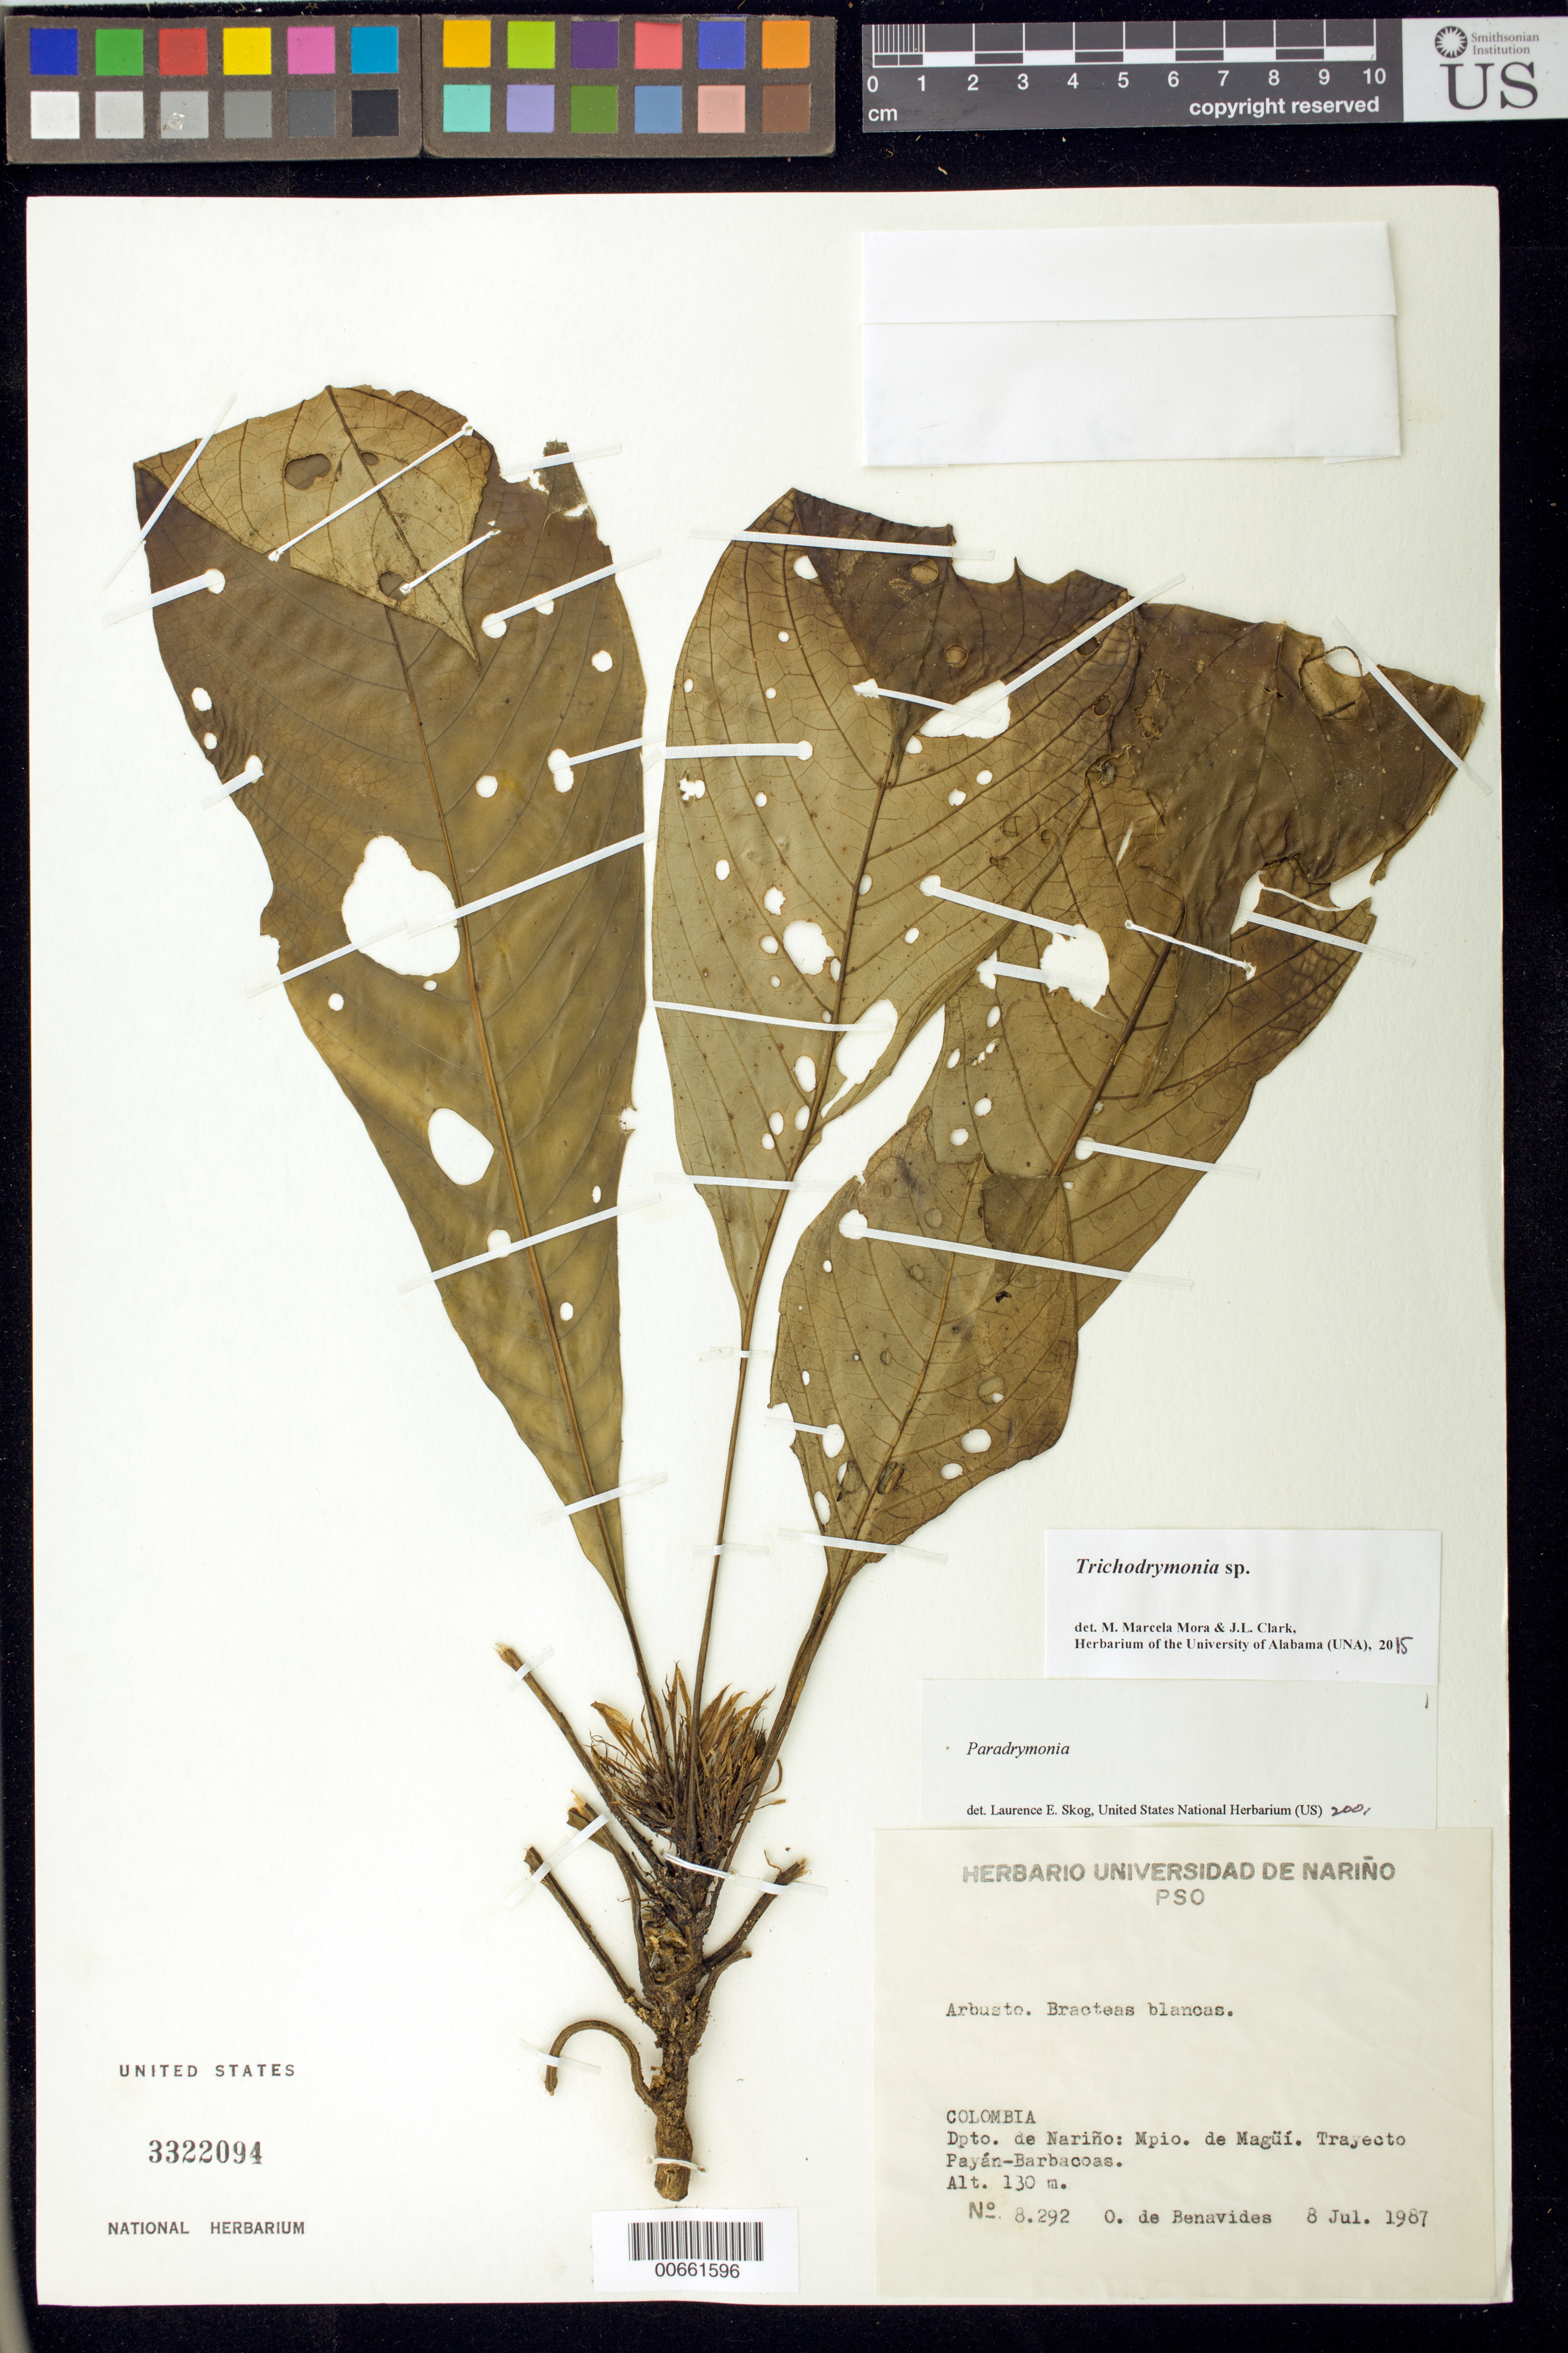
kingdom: Plantae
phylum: Tracheophyta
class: Magnoliopsida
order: Lamiales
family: Gesneriaceae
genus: Trichodrymonia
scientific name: Trichodrymonia sp.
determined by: Mora, M. M.; Clark, J. L.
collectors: Olga S. de Benavides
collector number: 8292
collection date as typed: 08 Jul 1987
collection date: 1987-07-08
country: Colombia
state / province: Nariño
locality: Mpio. de Magüí, Trayecto Payán-Barbacoas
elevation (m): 130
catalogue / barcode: US 3322094